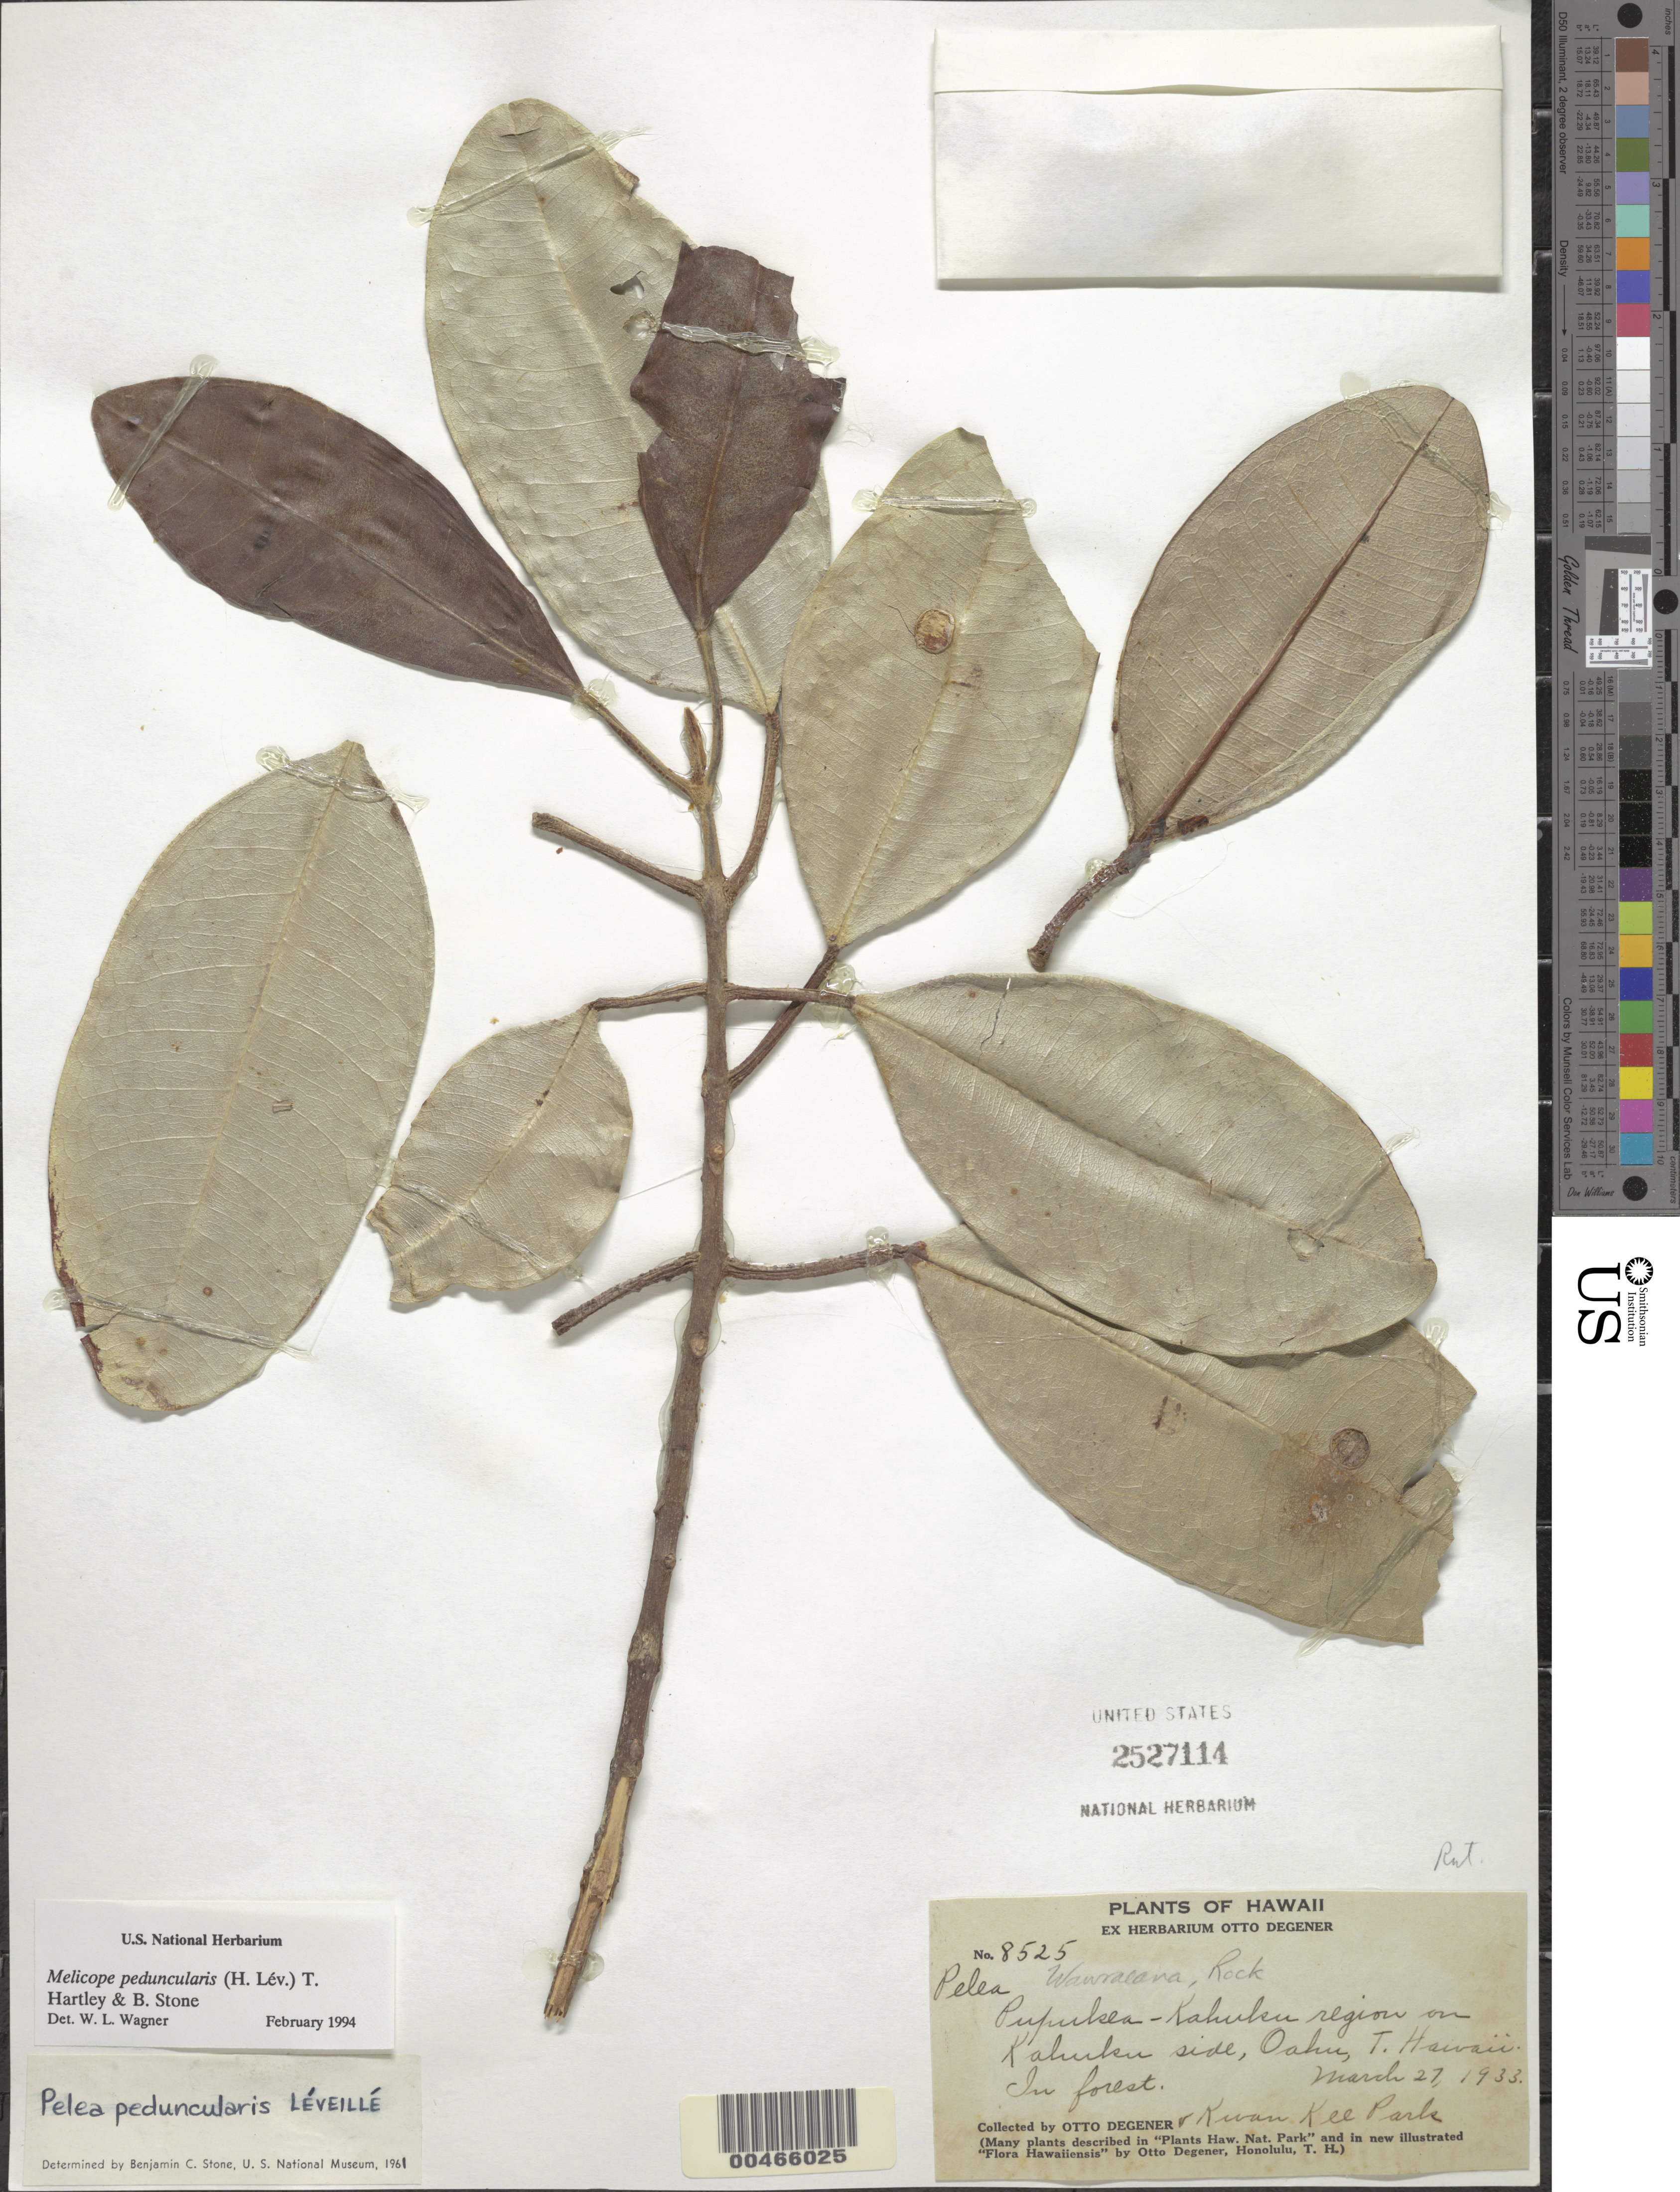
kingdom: Plantae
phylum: Tracheophyta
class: Magnoliopsida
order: Sapindales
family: Rutaceae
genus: Melicope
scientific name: Melicope peduncularis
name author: (H. Lév.) T.G. Hartley & B.C. Stone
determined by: Wagner, W. L., (BOT), Smithsonian Institution - National Museum of Natural History (UNITED STATES)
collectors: O. Degener & K. Park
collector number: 8525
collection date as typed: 27 Mar 1933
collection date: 1933-03-27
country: United States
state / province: Hawaii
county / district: Honolulu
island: Oahu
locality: Pupukea-Kahuku region on Kahuku side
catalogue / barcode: US 2527114